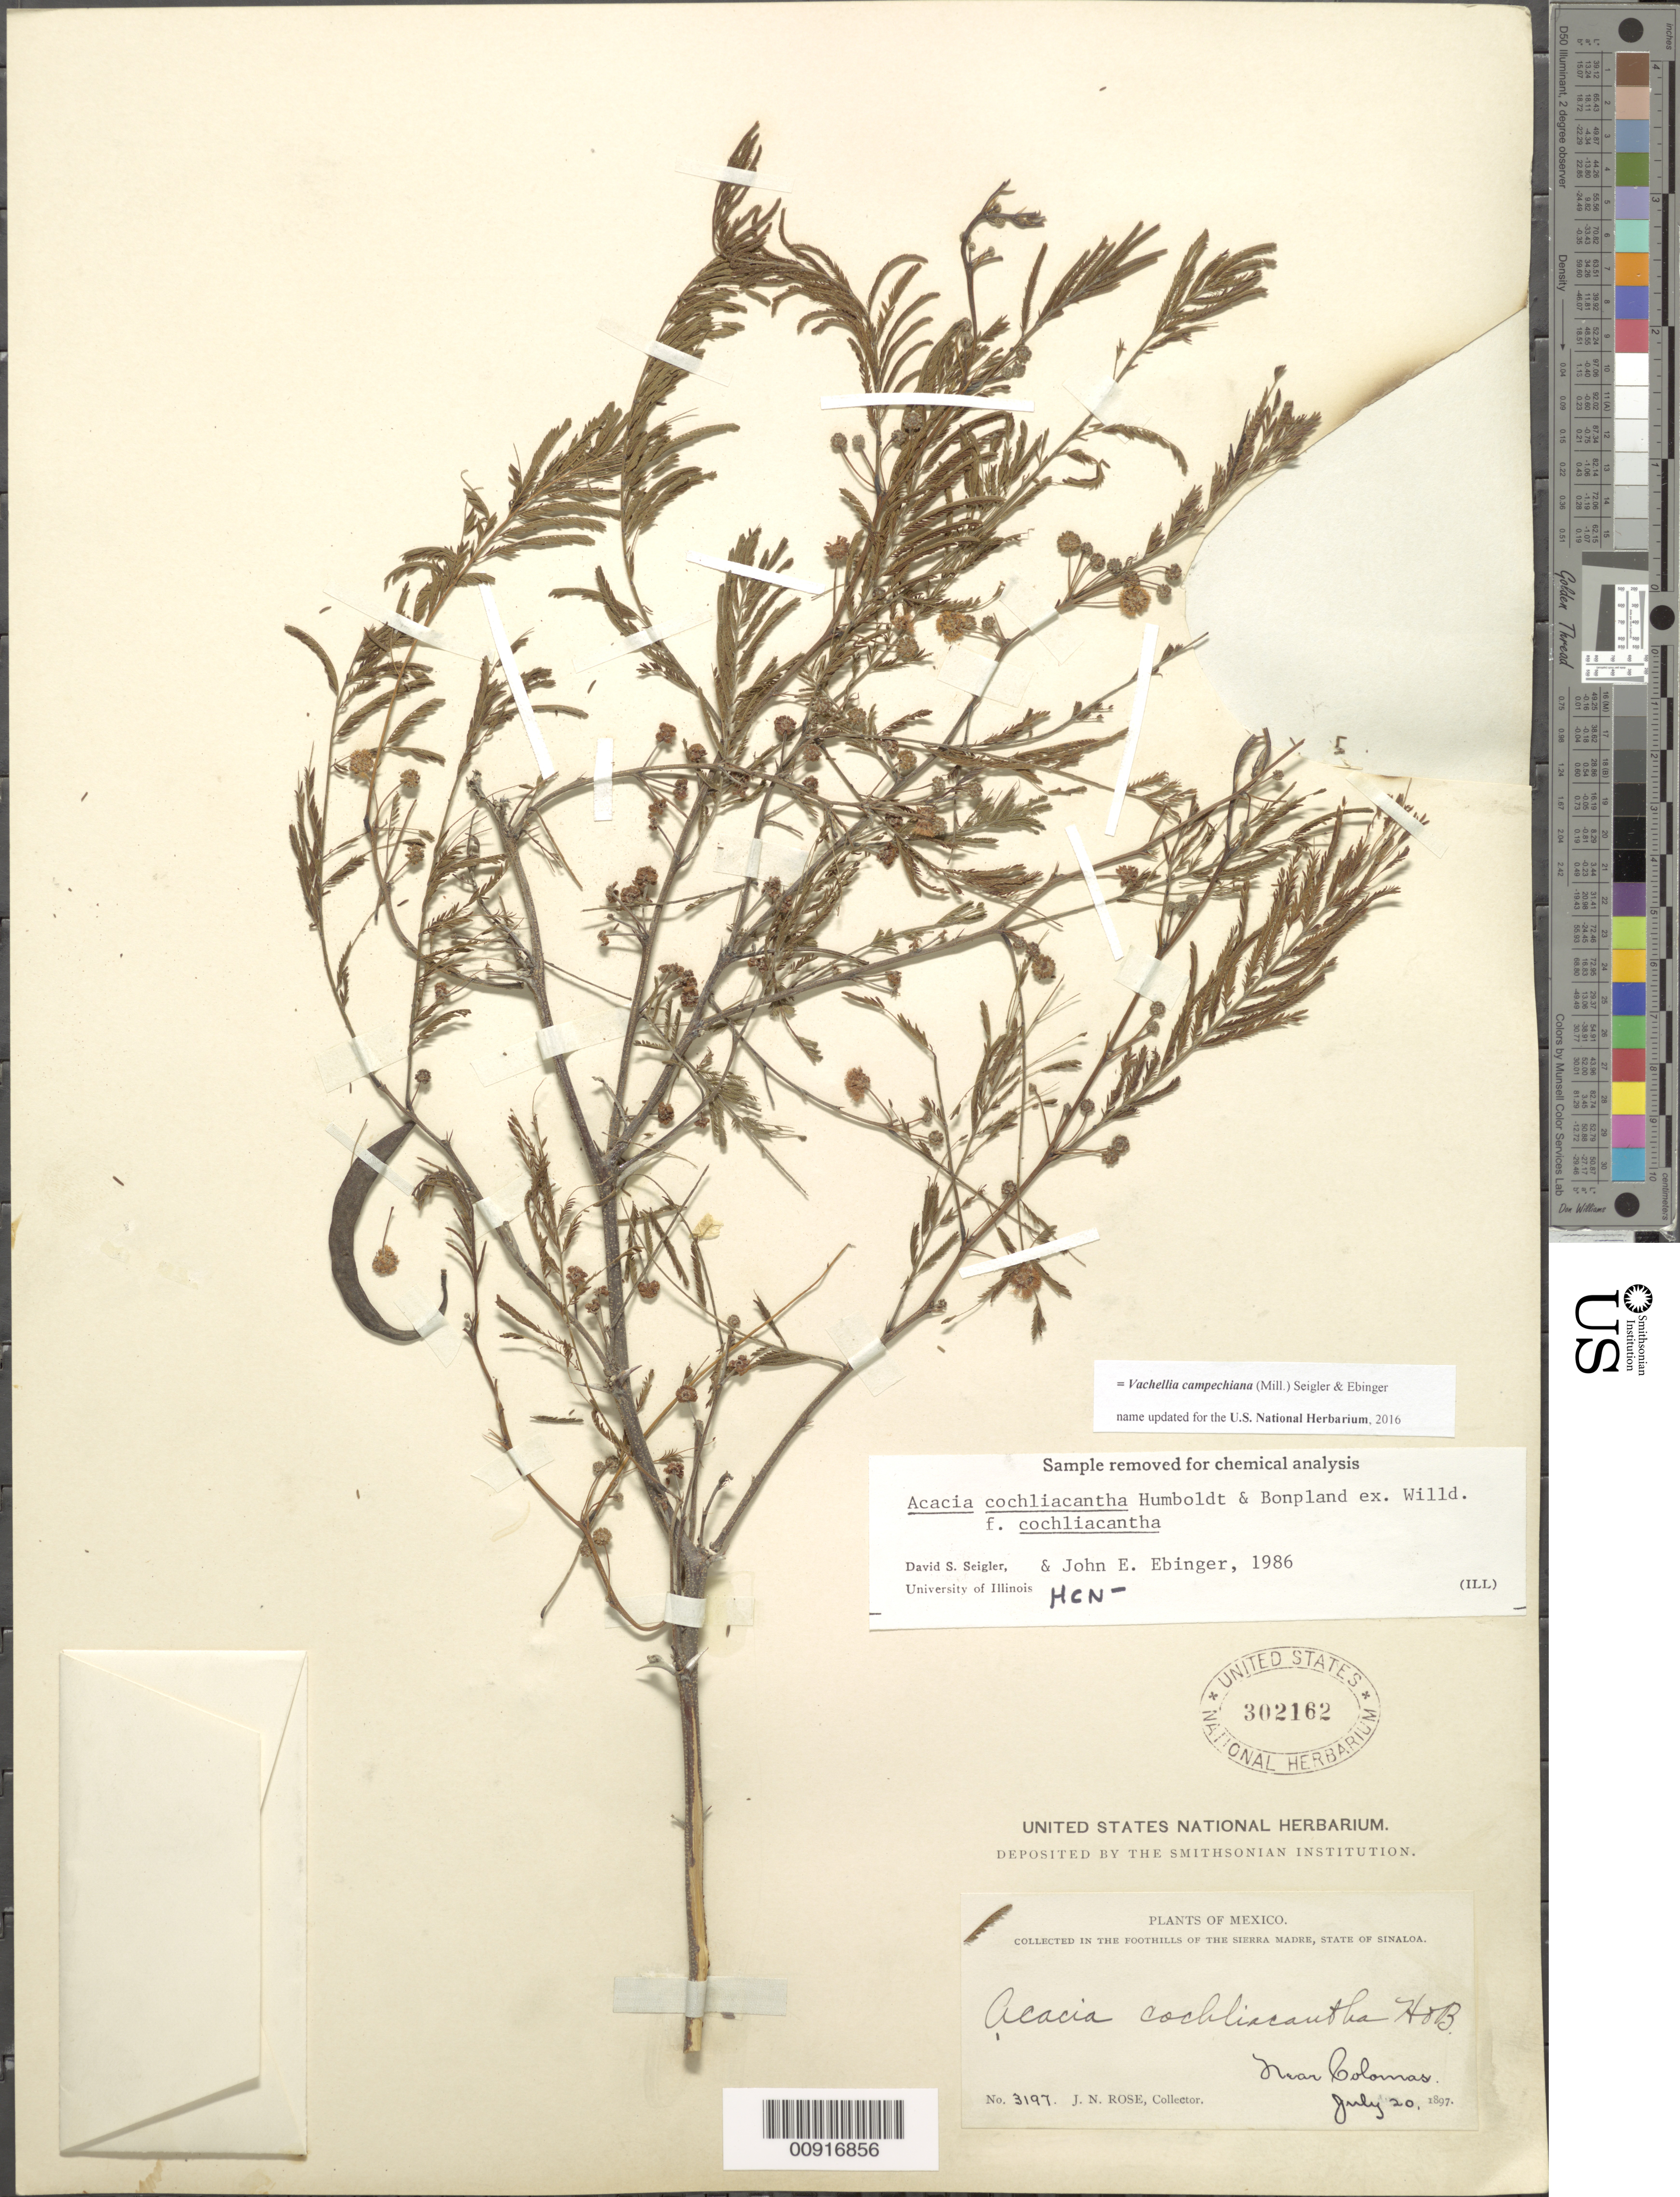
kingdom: Plantae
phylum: Tracheophyta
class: Magnoliopsida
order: Fabales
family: Fabaceae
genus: Vachellia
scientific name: Vachellia campechiana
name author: (Mill.) Seigler & Ebinger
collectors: J. N. Rose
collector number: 3197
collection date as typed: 20 Jul 1897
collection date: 1897-07-20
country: Mexico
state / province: Sinaloa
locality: Near Colomas in the foothills of the Sierra madre, State of Sinaloa.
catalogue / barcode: US 302162